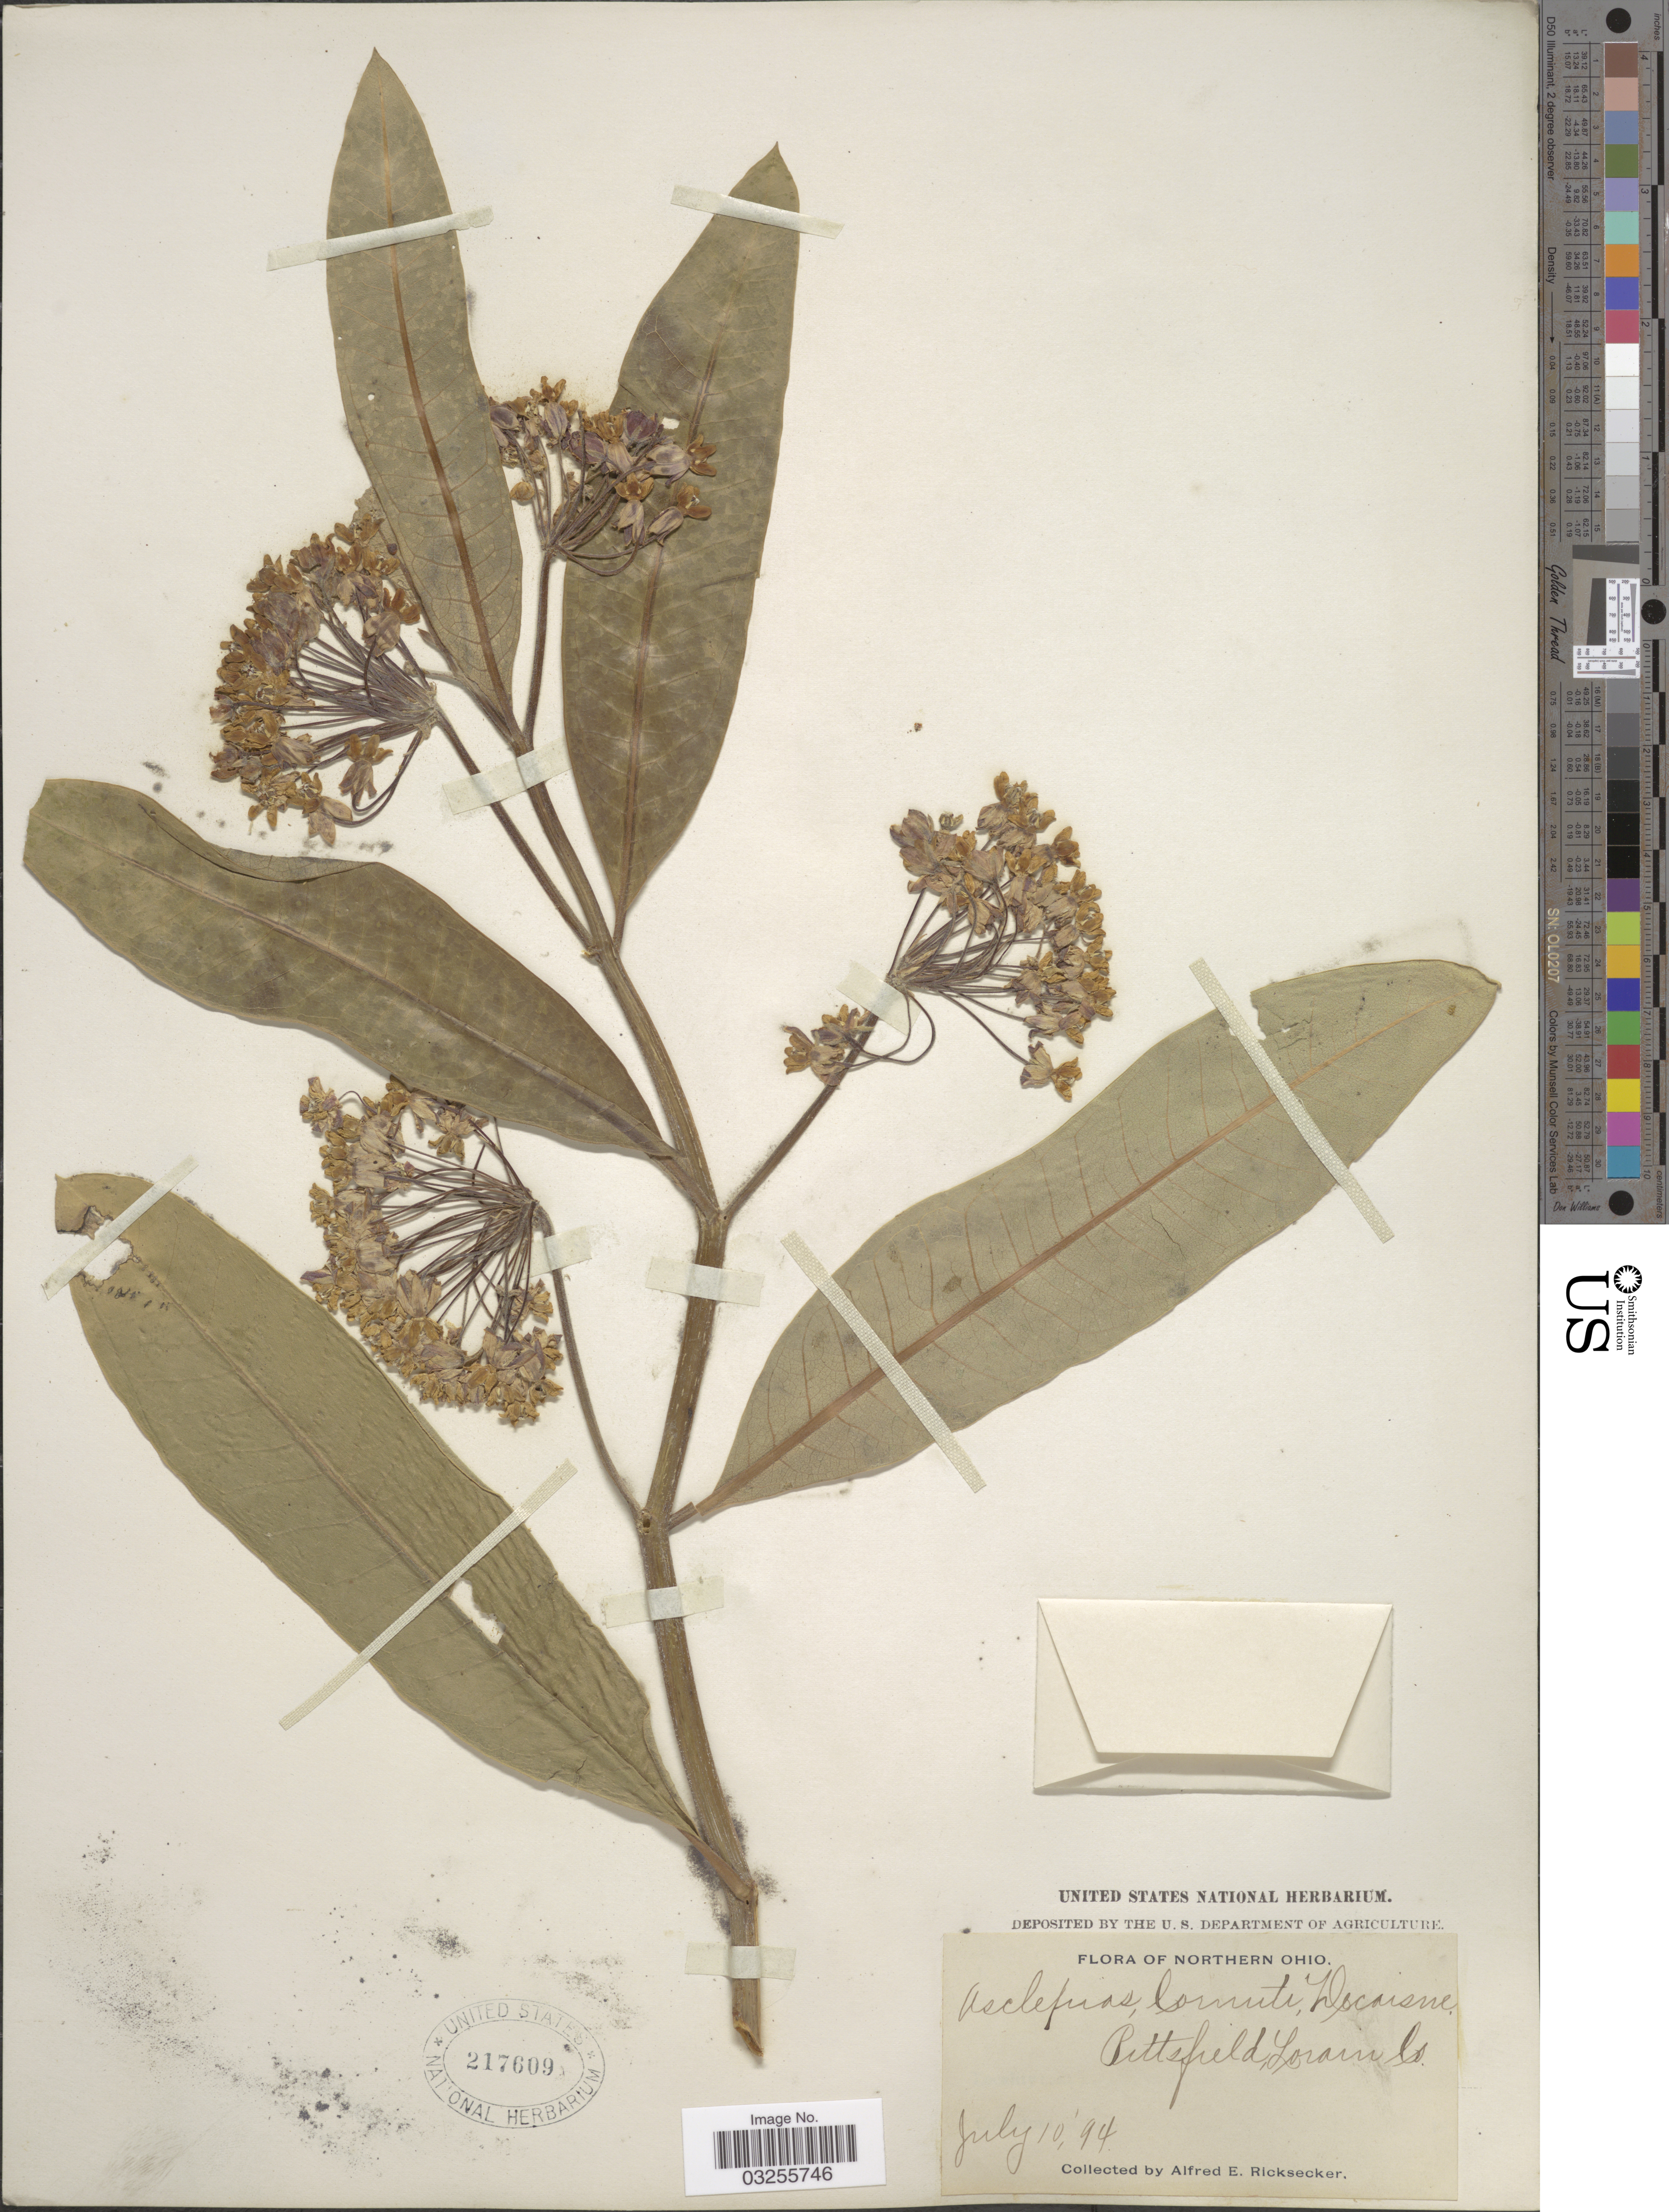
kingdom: Plantae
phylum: Tracheophyta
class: Magnoliopsida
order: Gentianales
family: Apocynaceae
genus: Asclepias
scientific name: Asclepias syriaca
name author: L.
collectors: A. E. Ricksecker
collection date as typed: Transcribed d/m/y: 10/7/94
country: United States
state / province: Ohio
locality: Western Ohio. Pittsfield, Lorain Co.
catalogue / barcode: US 217609